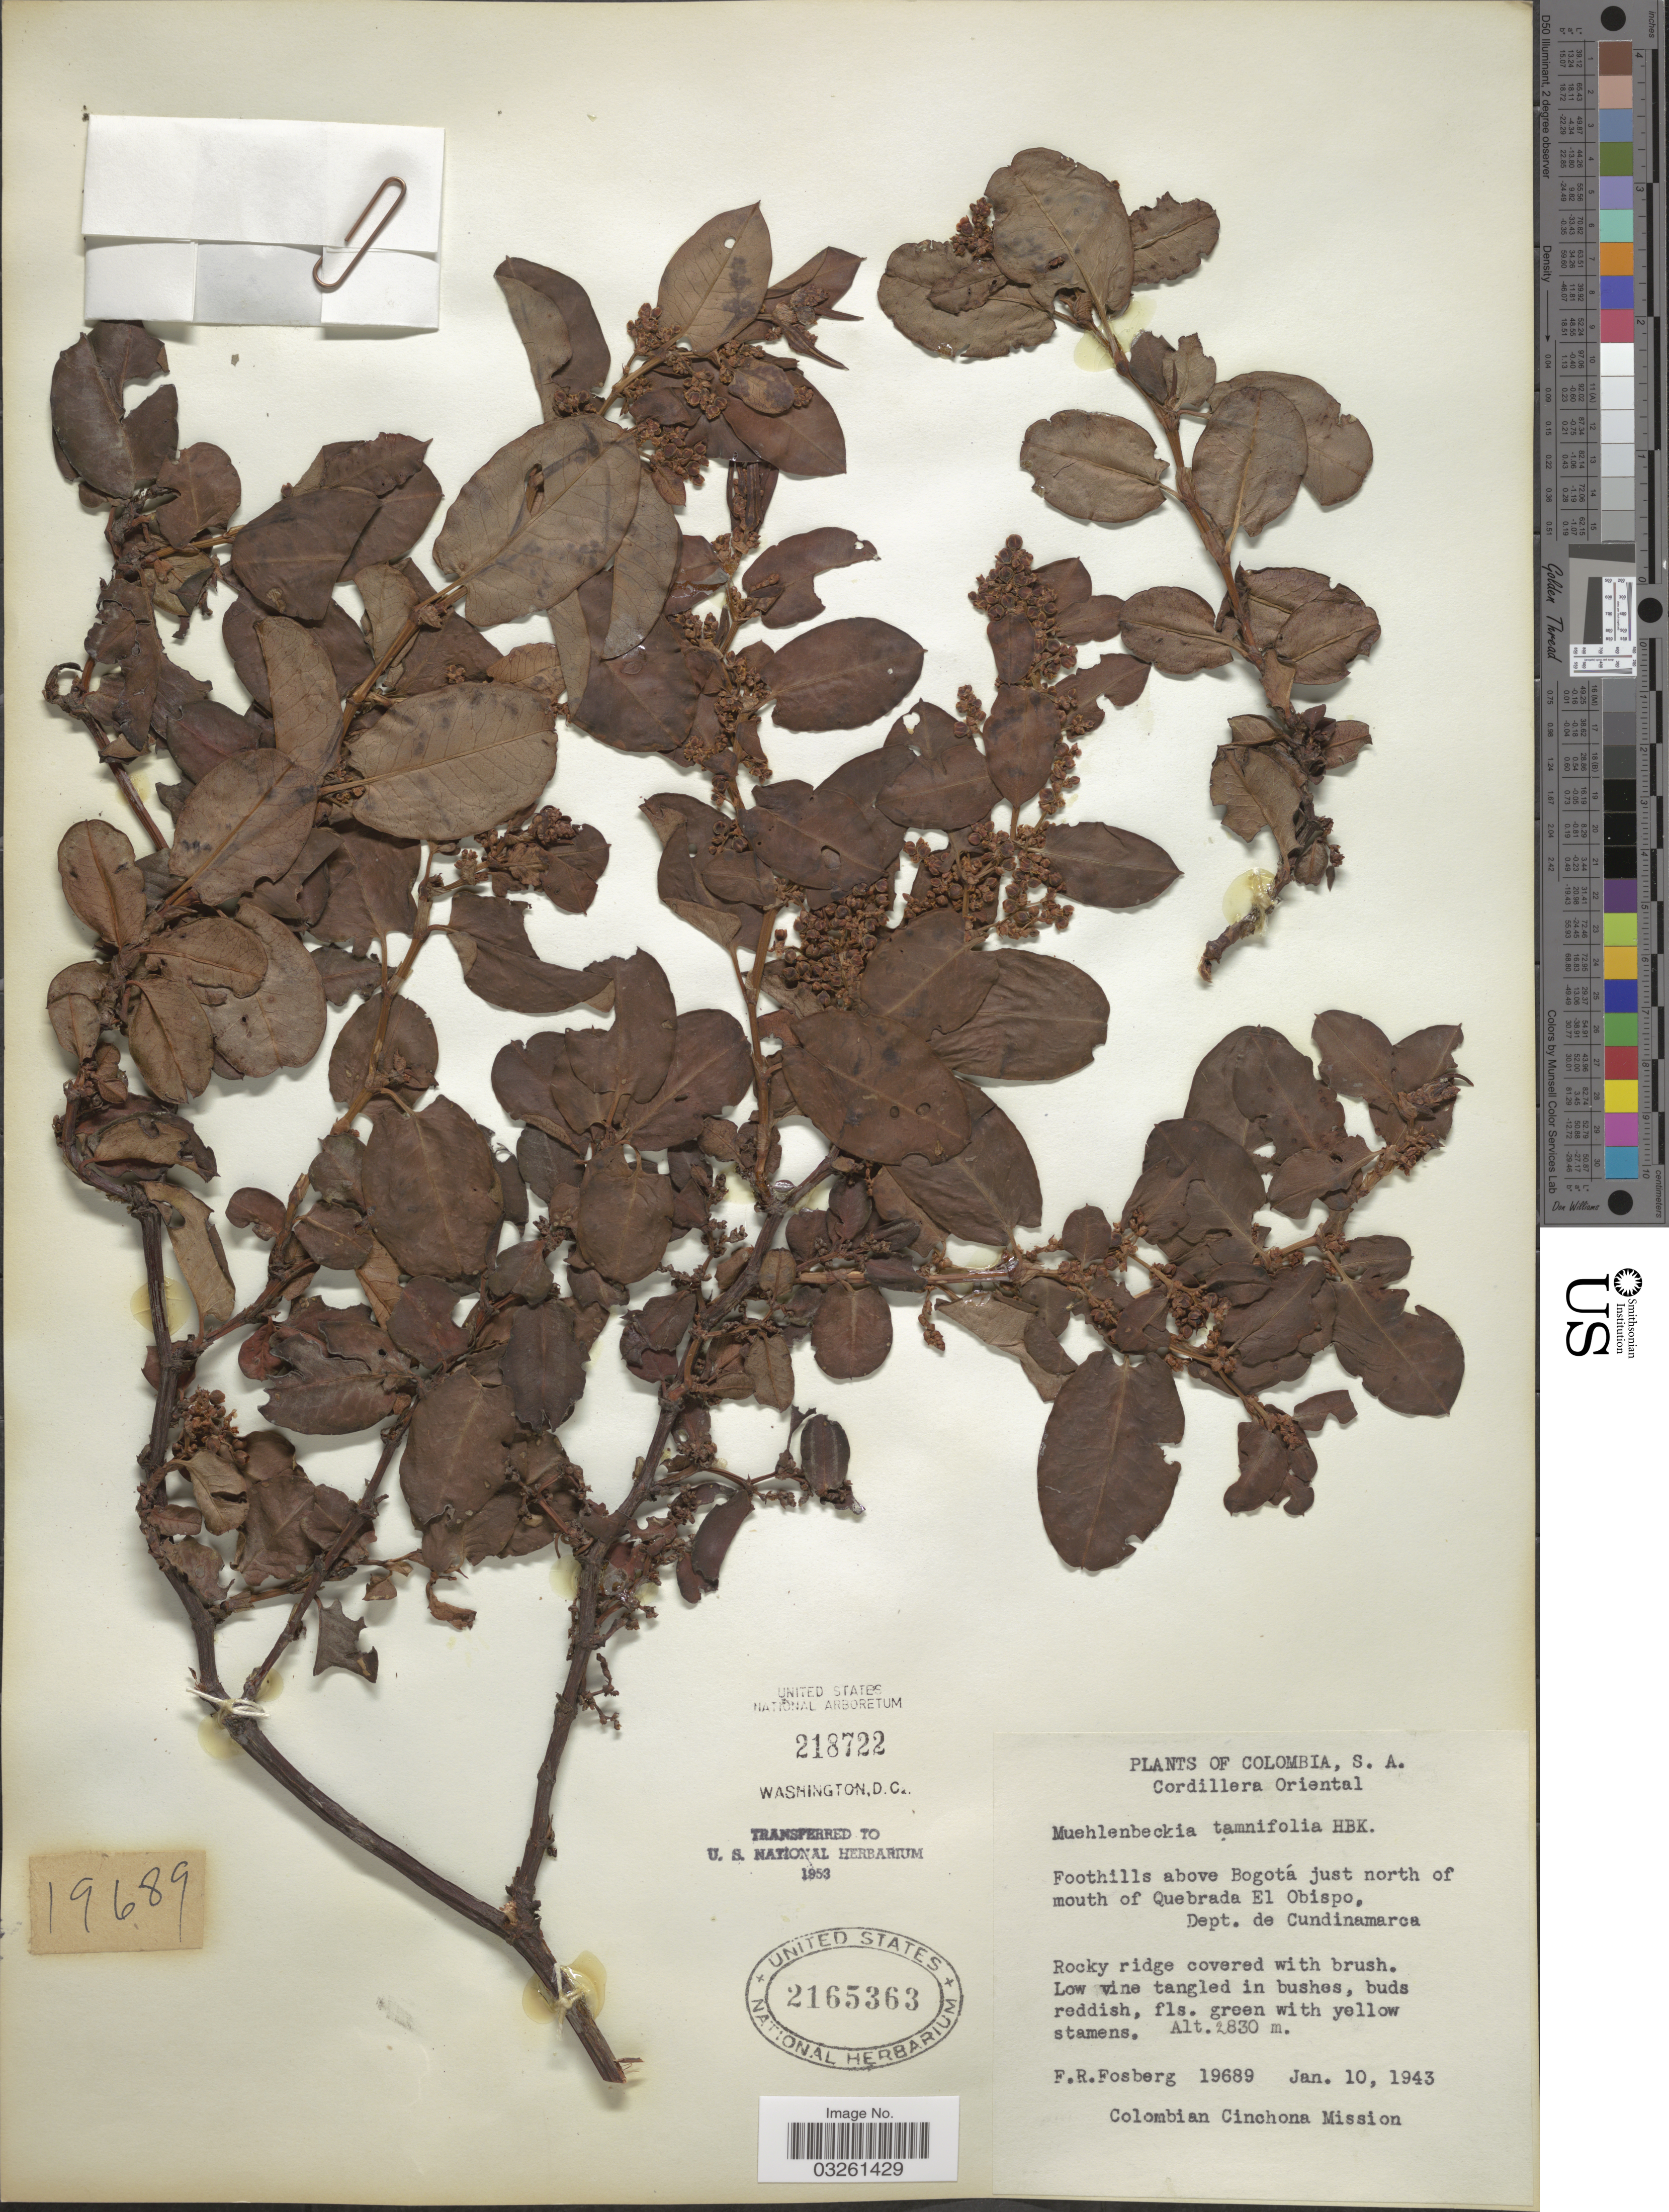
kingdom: Plantae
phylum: Tracheophyta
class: Magnoliopsida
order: Caryophyllales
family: Polygonaceae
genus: Muehlenbeckia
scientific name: Muehlenbeckia tamnifolia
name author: (Kunth) Meisn.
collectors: F. R. Fosberg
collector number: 19689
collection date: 1943-01-10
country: Colombia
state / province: Cundinamarca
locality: Cordillera Oriental, Foothills above Bogotá just north of mouth of Quebrada El Obispo. Dept. de Cundinamarca.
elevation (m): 2830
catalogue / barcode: US 2165363